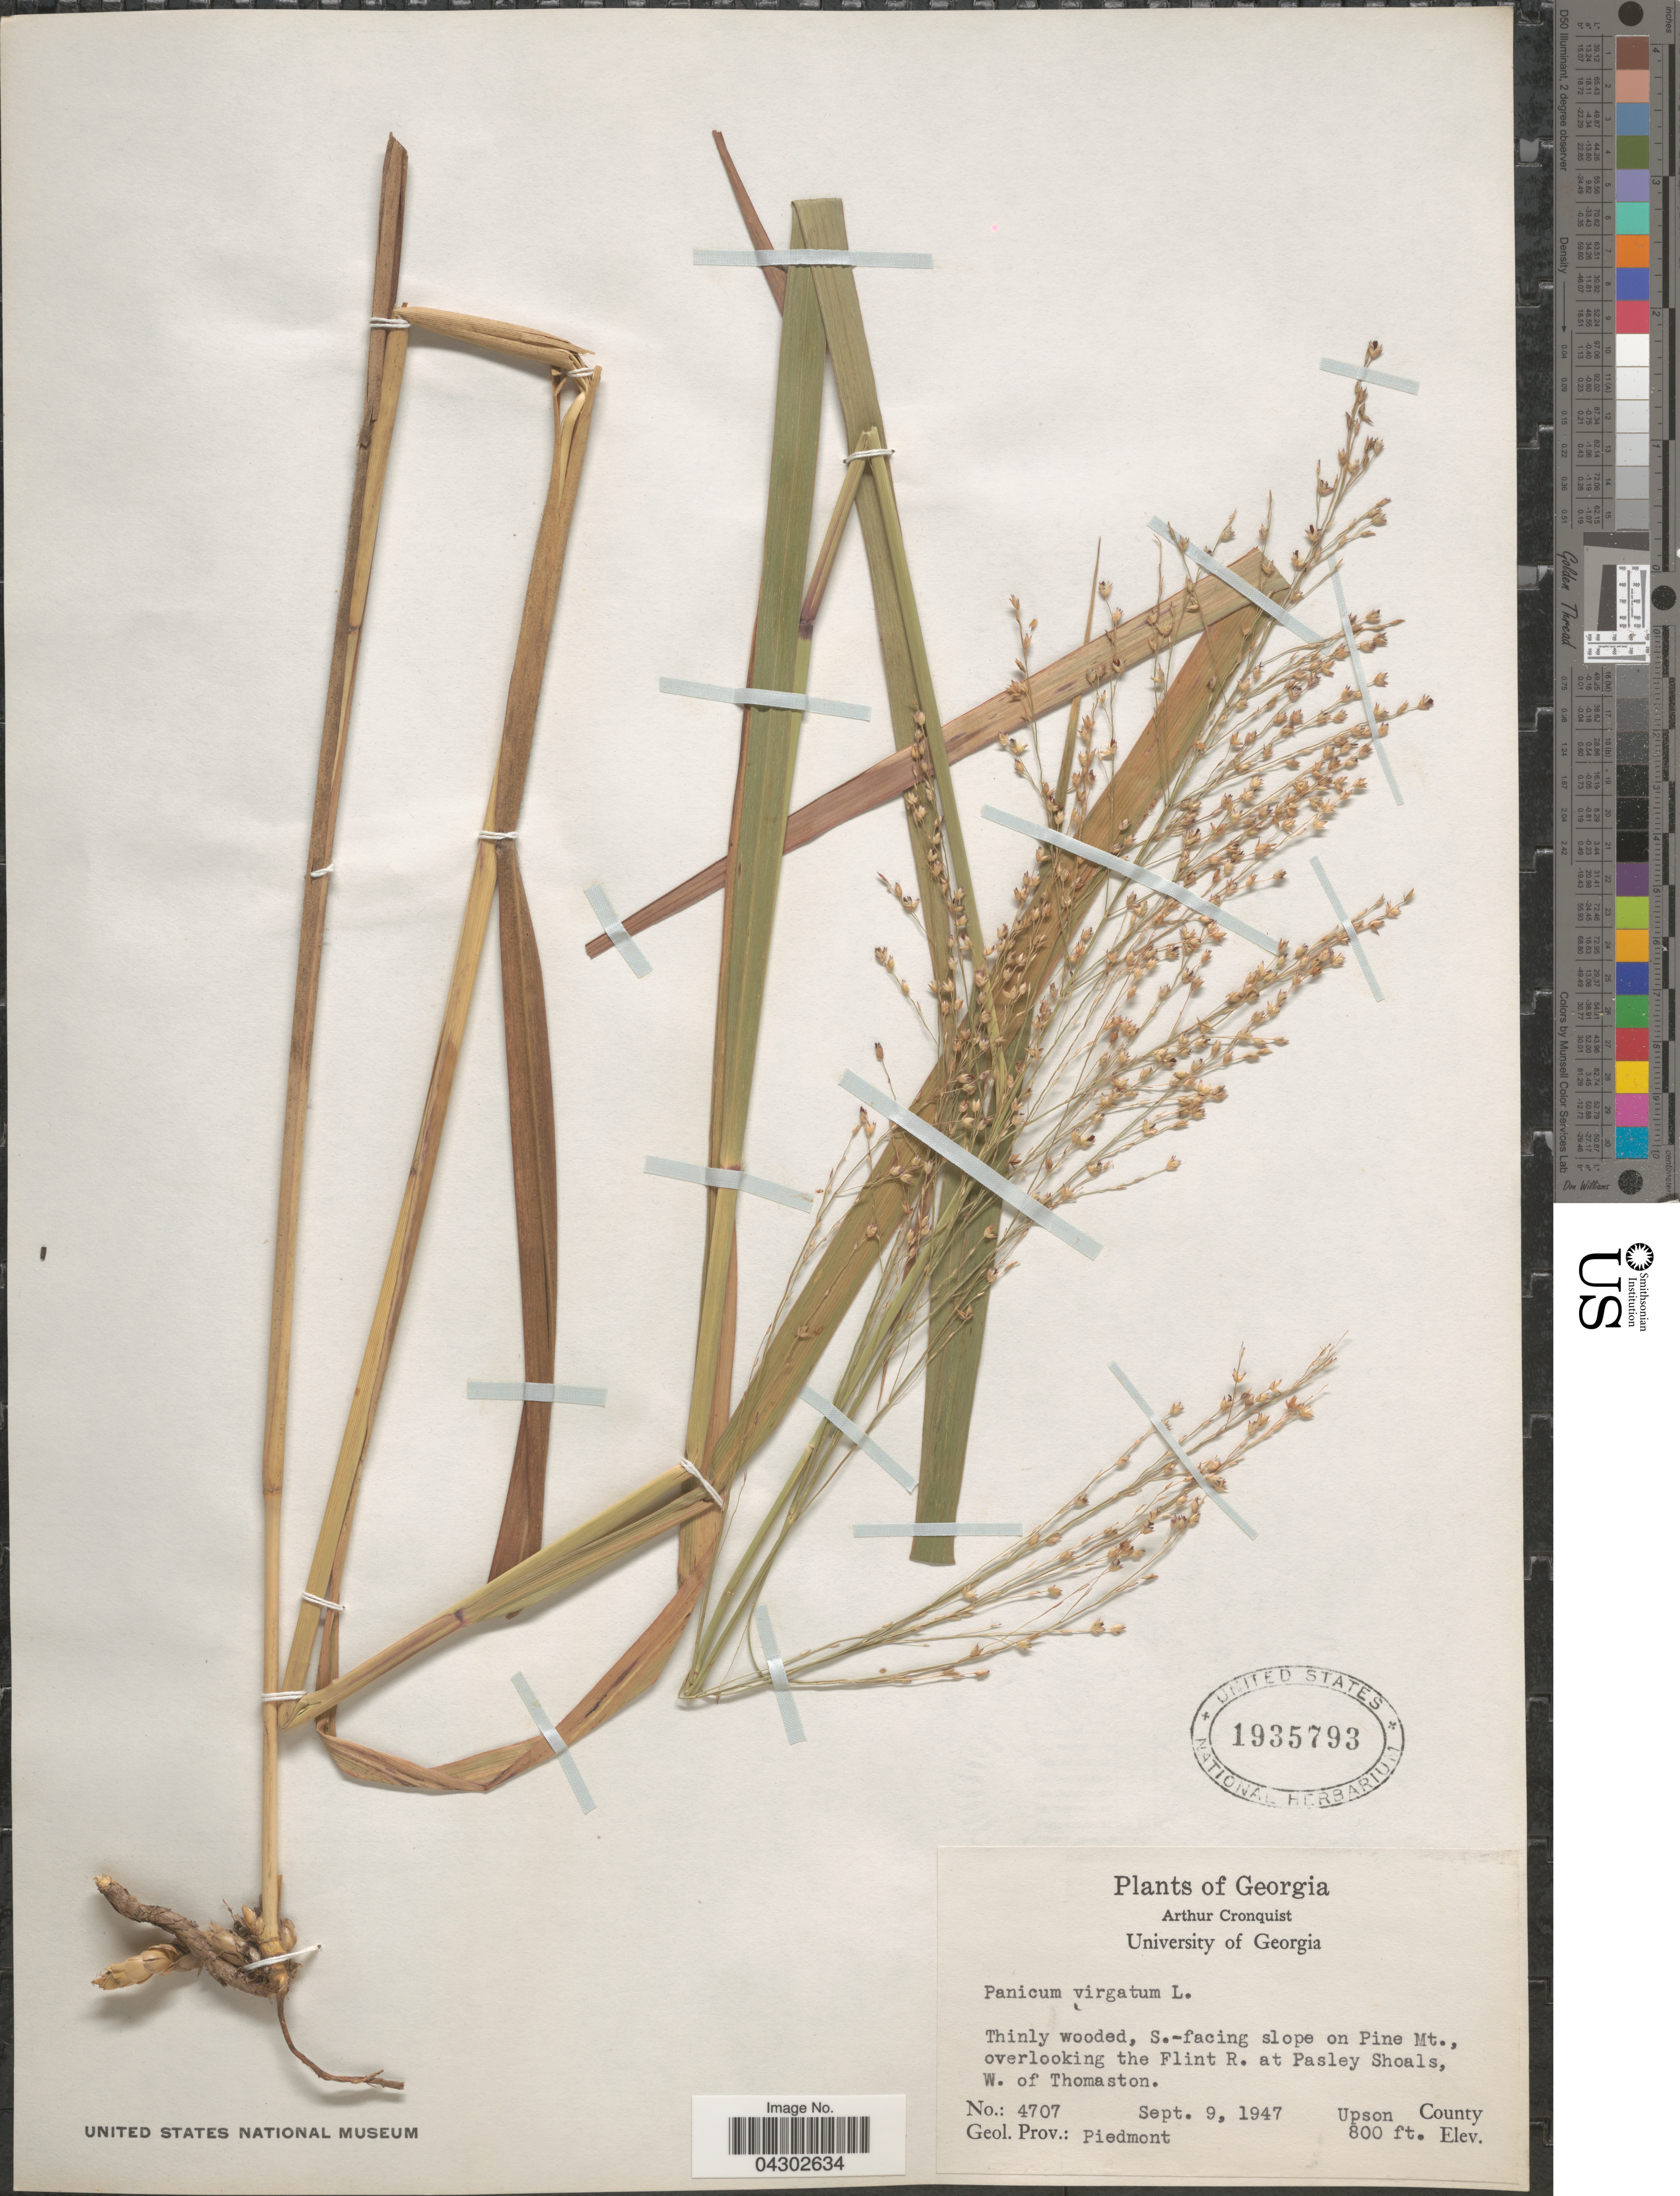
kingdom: Plantae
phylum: Tracheophyta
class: Liliopsida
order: Poales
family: Poaceae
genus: Panicum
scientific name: Panicum virgatum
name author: L.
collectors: A. J. Cronquist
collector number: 4707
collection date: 1947-09-09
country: United States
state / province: Georgia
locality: Thinly wooded, S.-facing slope on Pine Mt., overlooking the Flint R. at Pasley Shoals, W. of Thomaston. Upson County. Geol. Prov.: Piedmont.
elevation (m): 244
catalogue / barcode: US 1935793